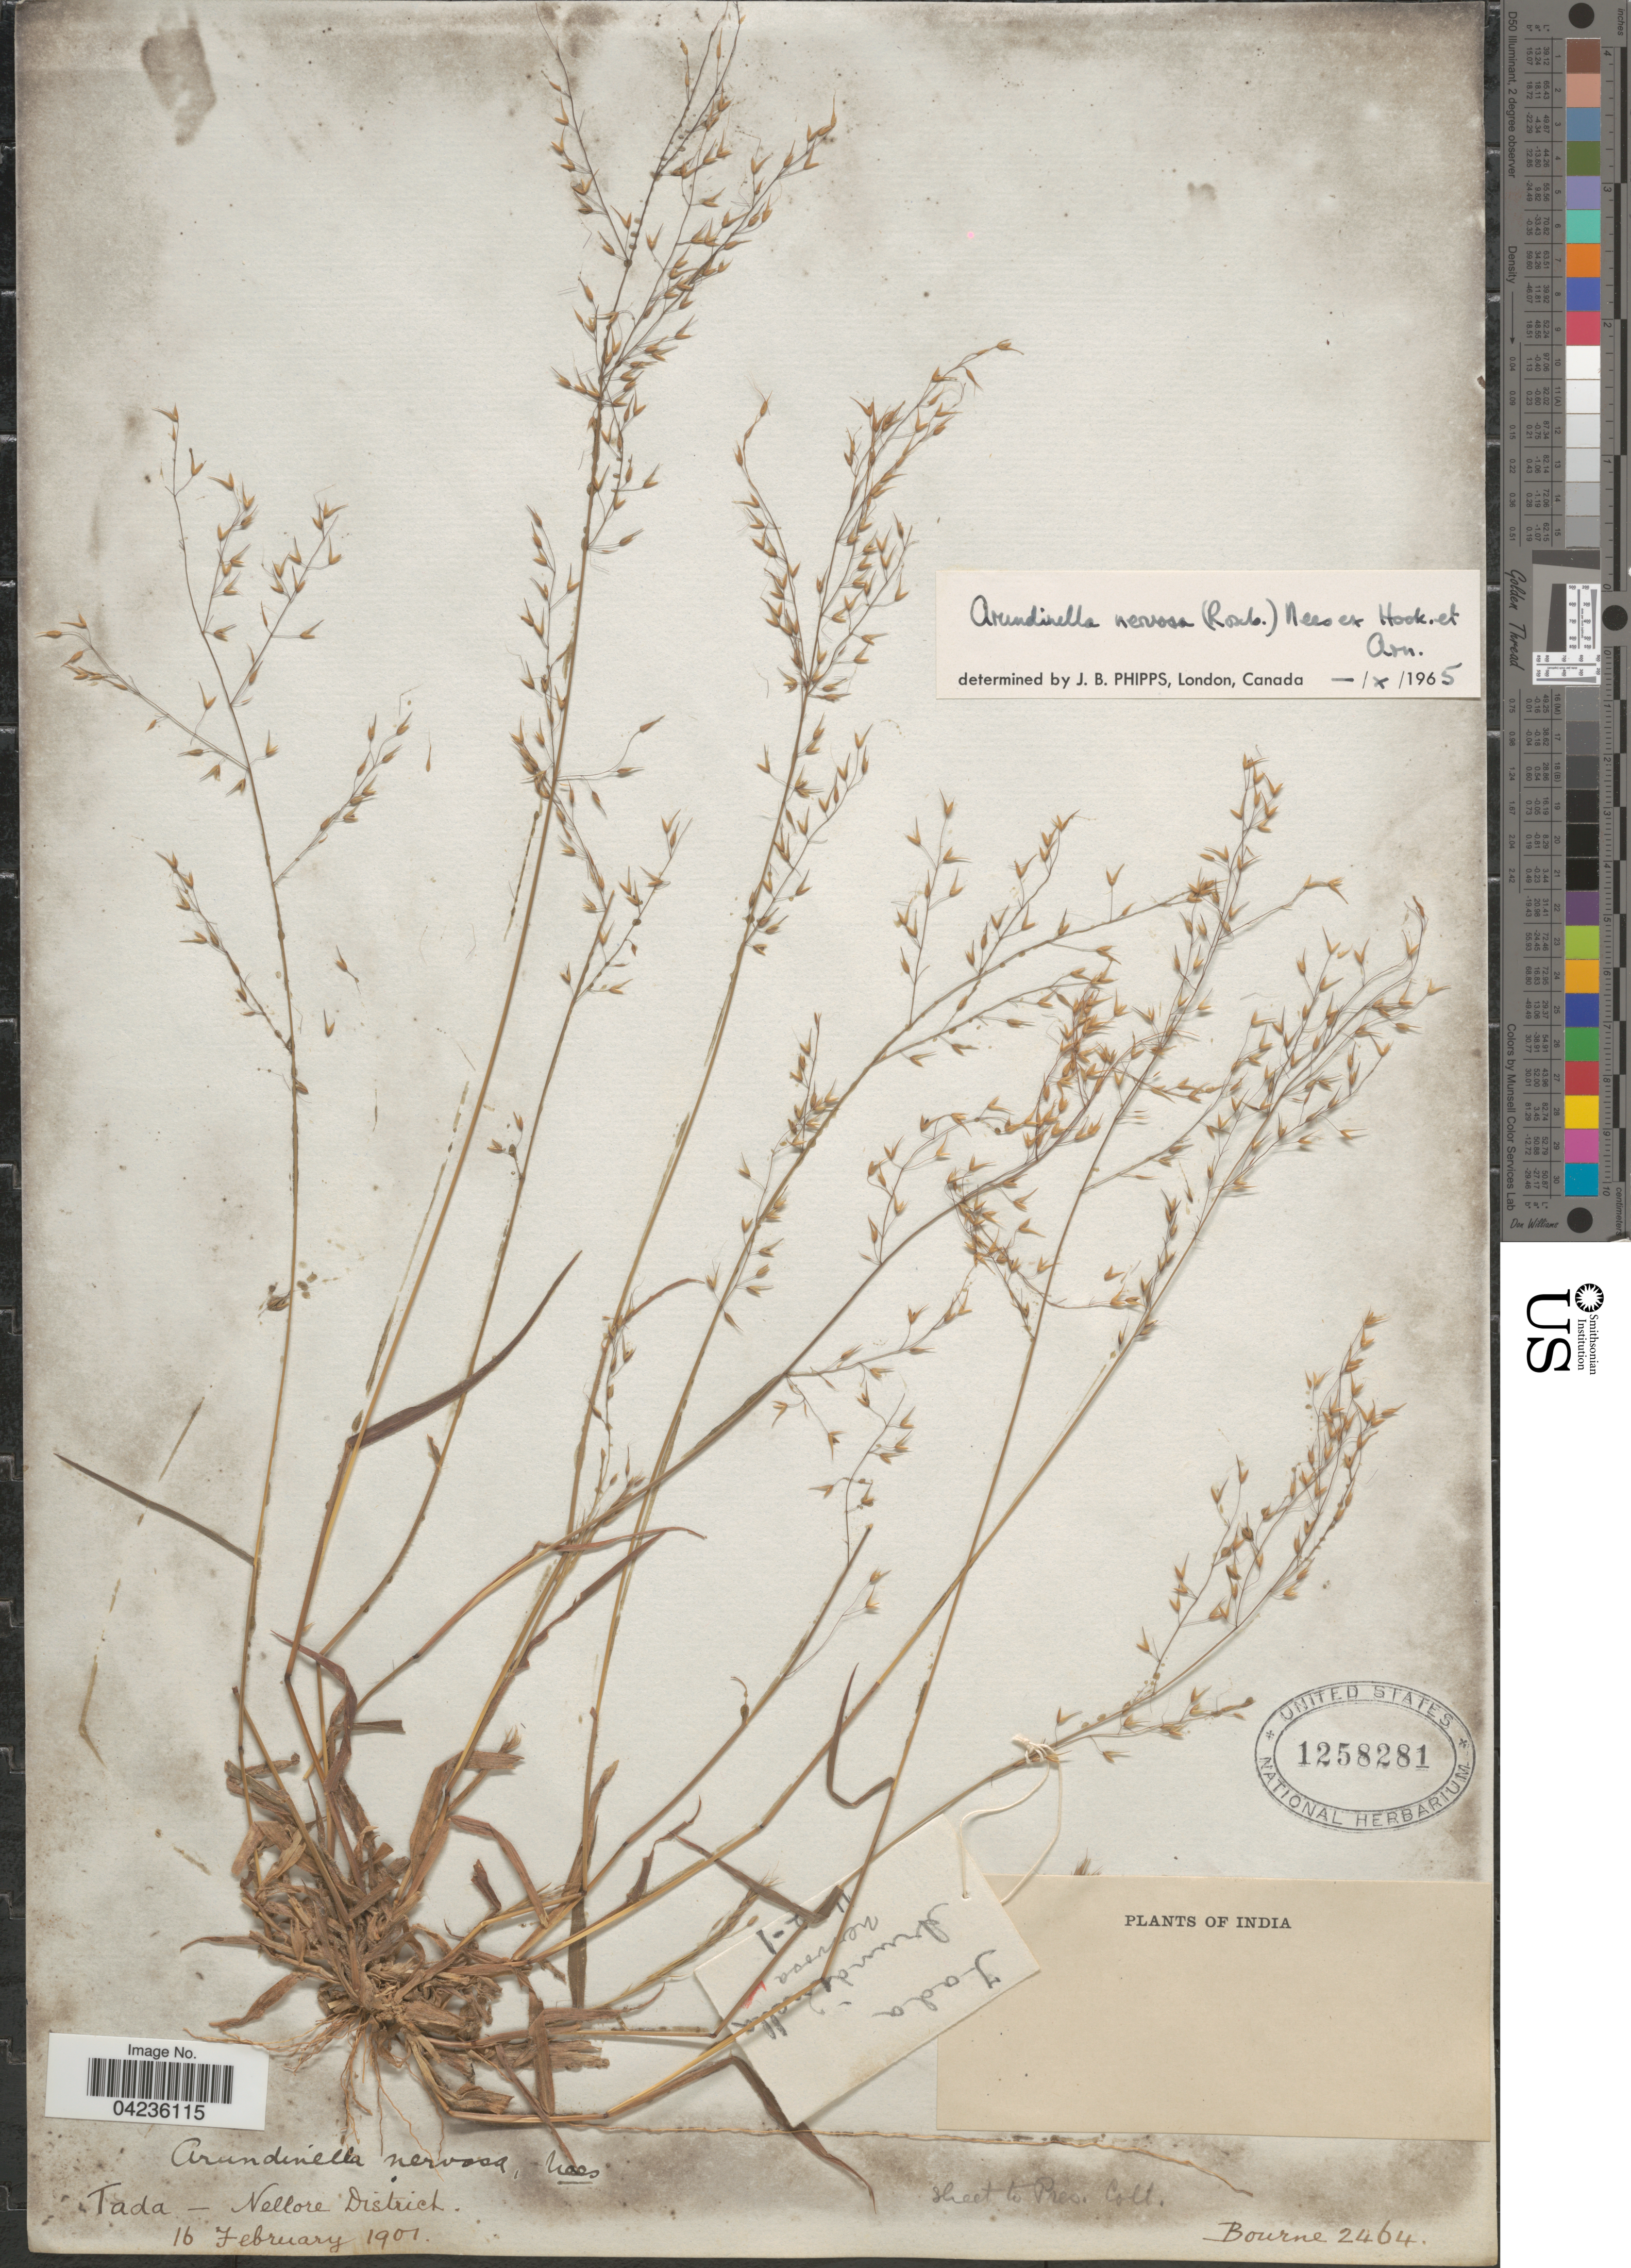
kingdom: Plantae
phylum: Tracheophyta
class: Liliopsida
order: Poales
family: Poaceae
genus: Arundinella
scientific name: Arundinella nervosa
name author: (Roxb.) Nees ex Hook. & Arn.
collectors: -- Bourne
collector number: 2464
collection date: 1901-02-16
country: India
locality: Tada - Nellore District.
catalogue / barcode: US 1258281